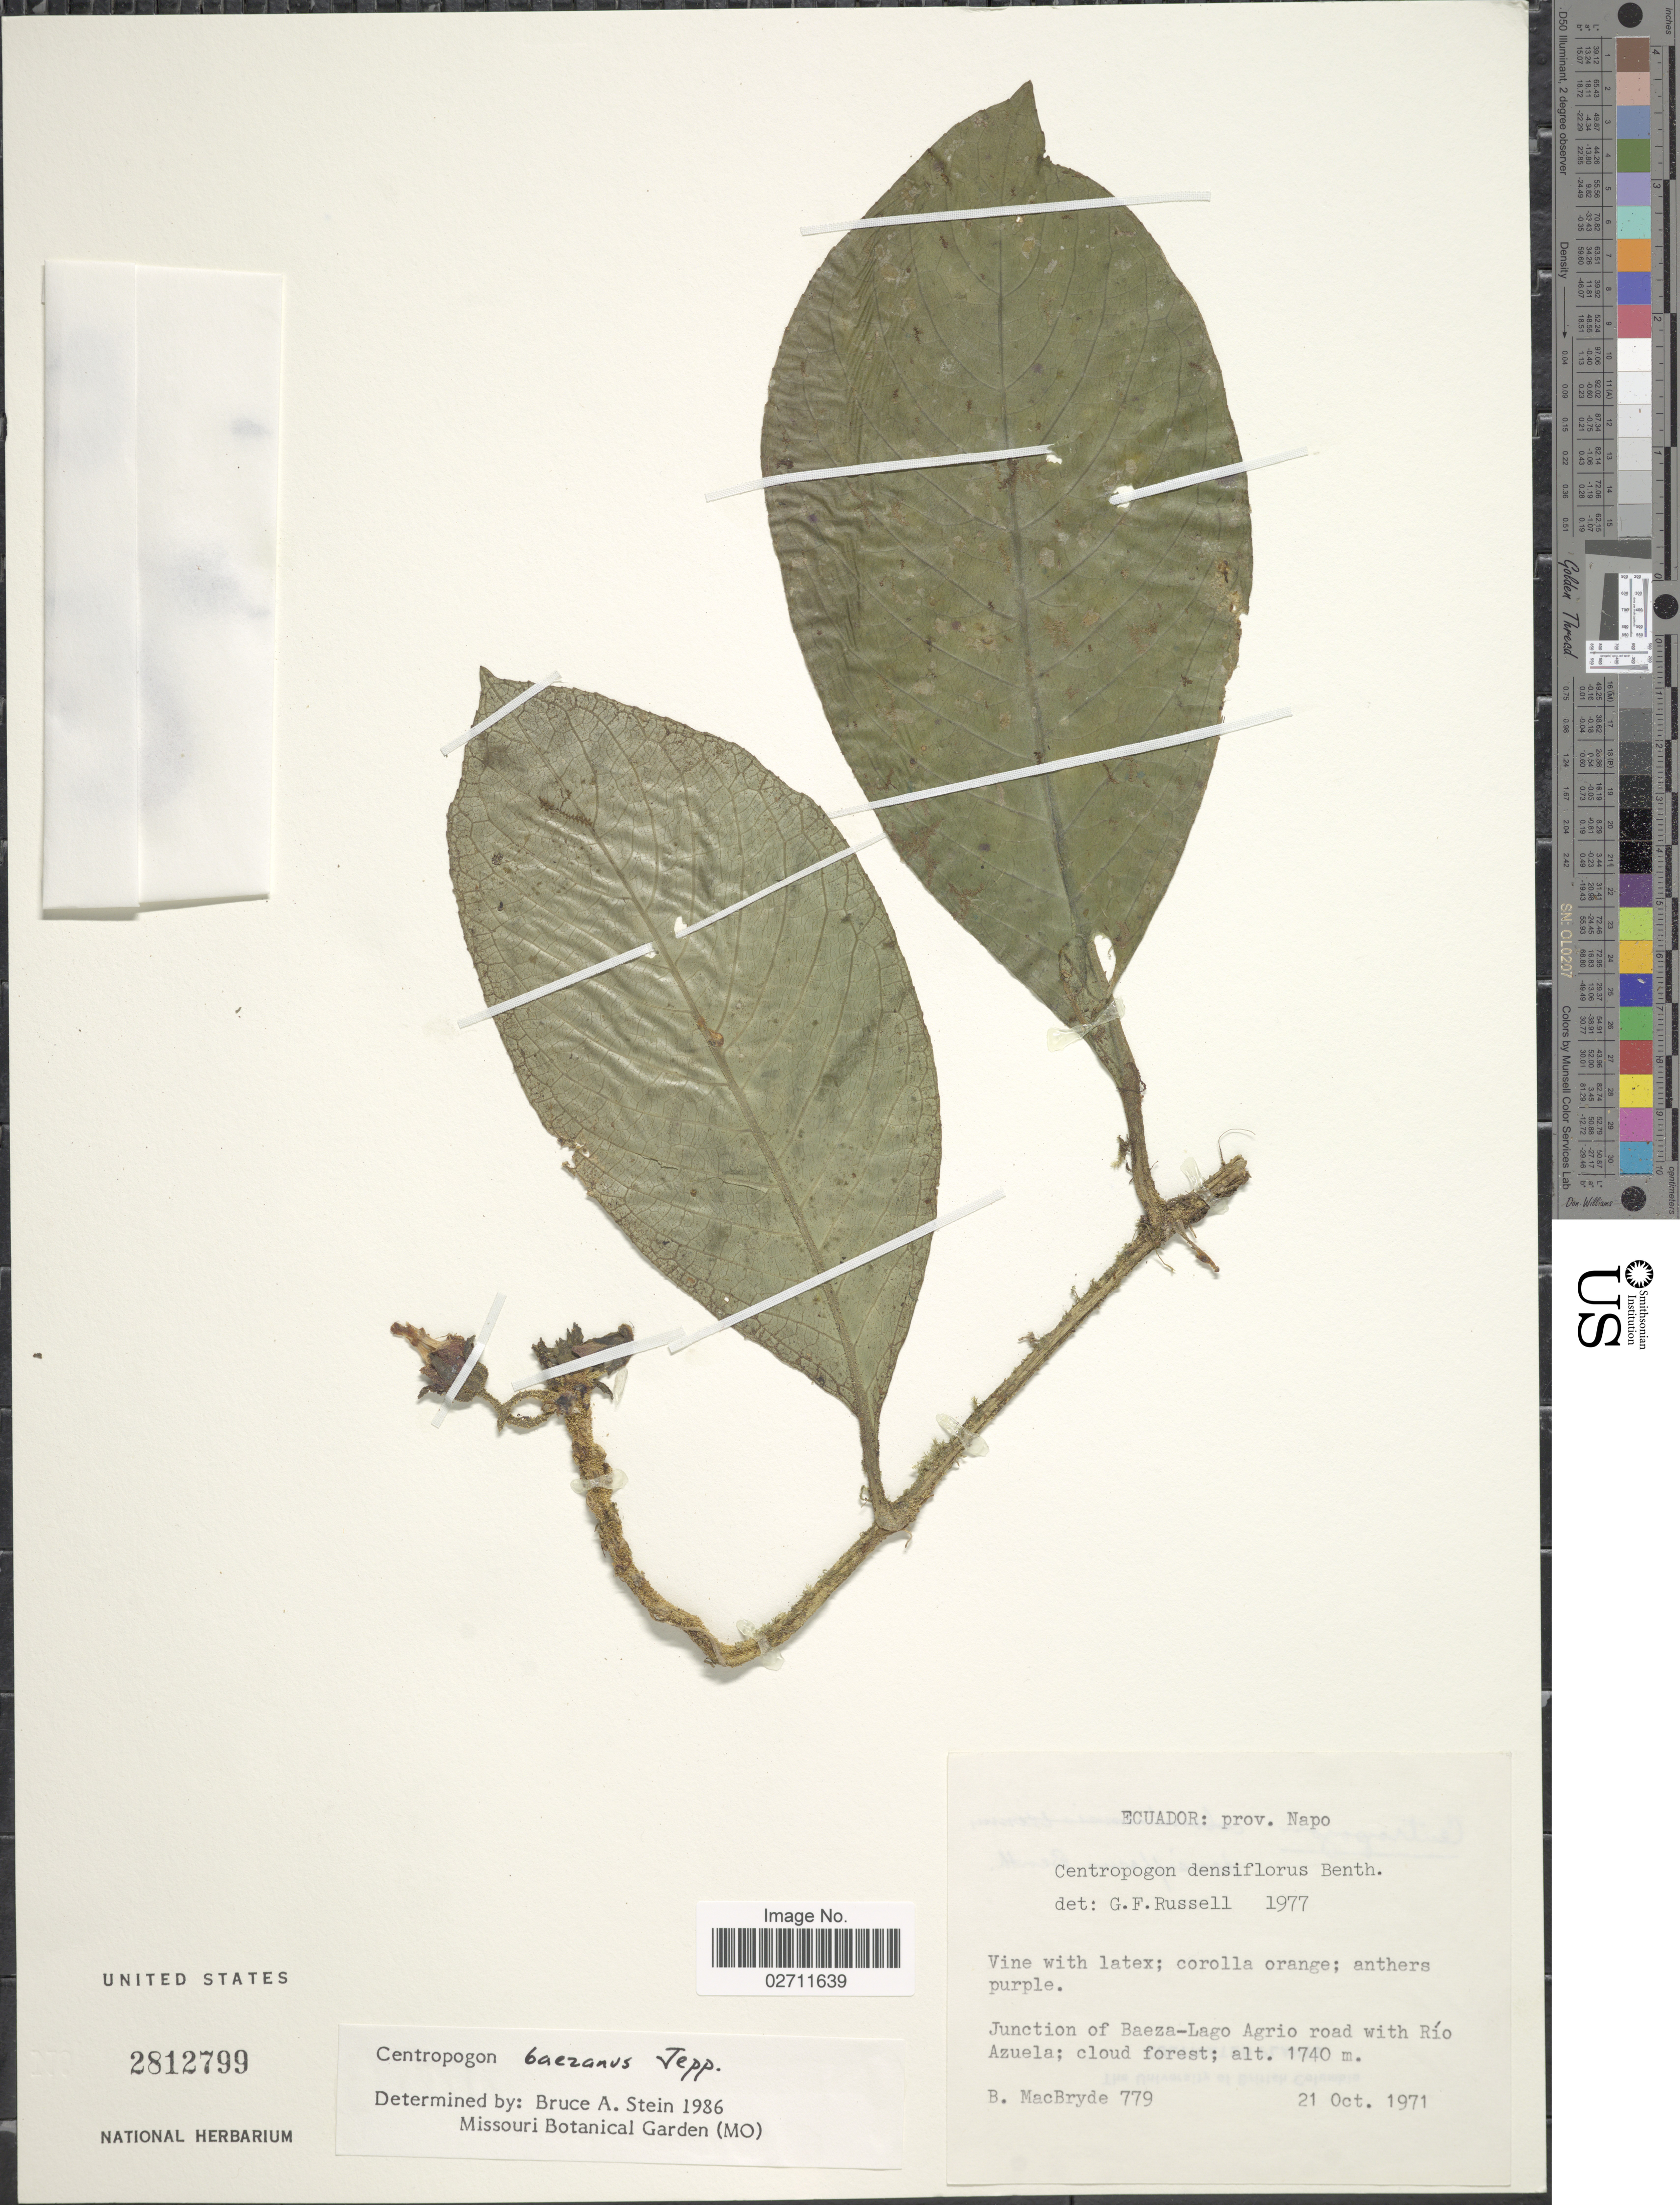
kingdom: Plantae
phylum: Tracheophyta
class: Magnoliopsida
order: Asterales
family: Campanulaceae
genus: Centropogon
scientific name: Centropogon baezanus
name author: Jeppesen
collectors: B. MacBryde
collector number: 779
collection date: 1971-10-21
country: Ecuador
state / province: Napo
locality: Junction of Baeza-Lago Agrio road with Rio Azuela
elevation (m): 1740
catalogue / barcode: US 2812799